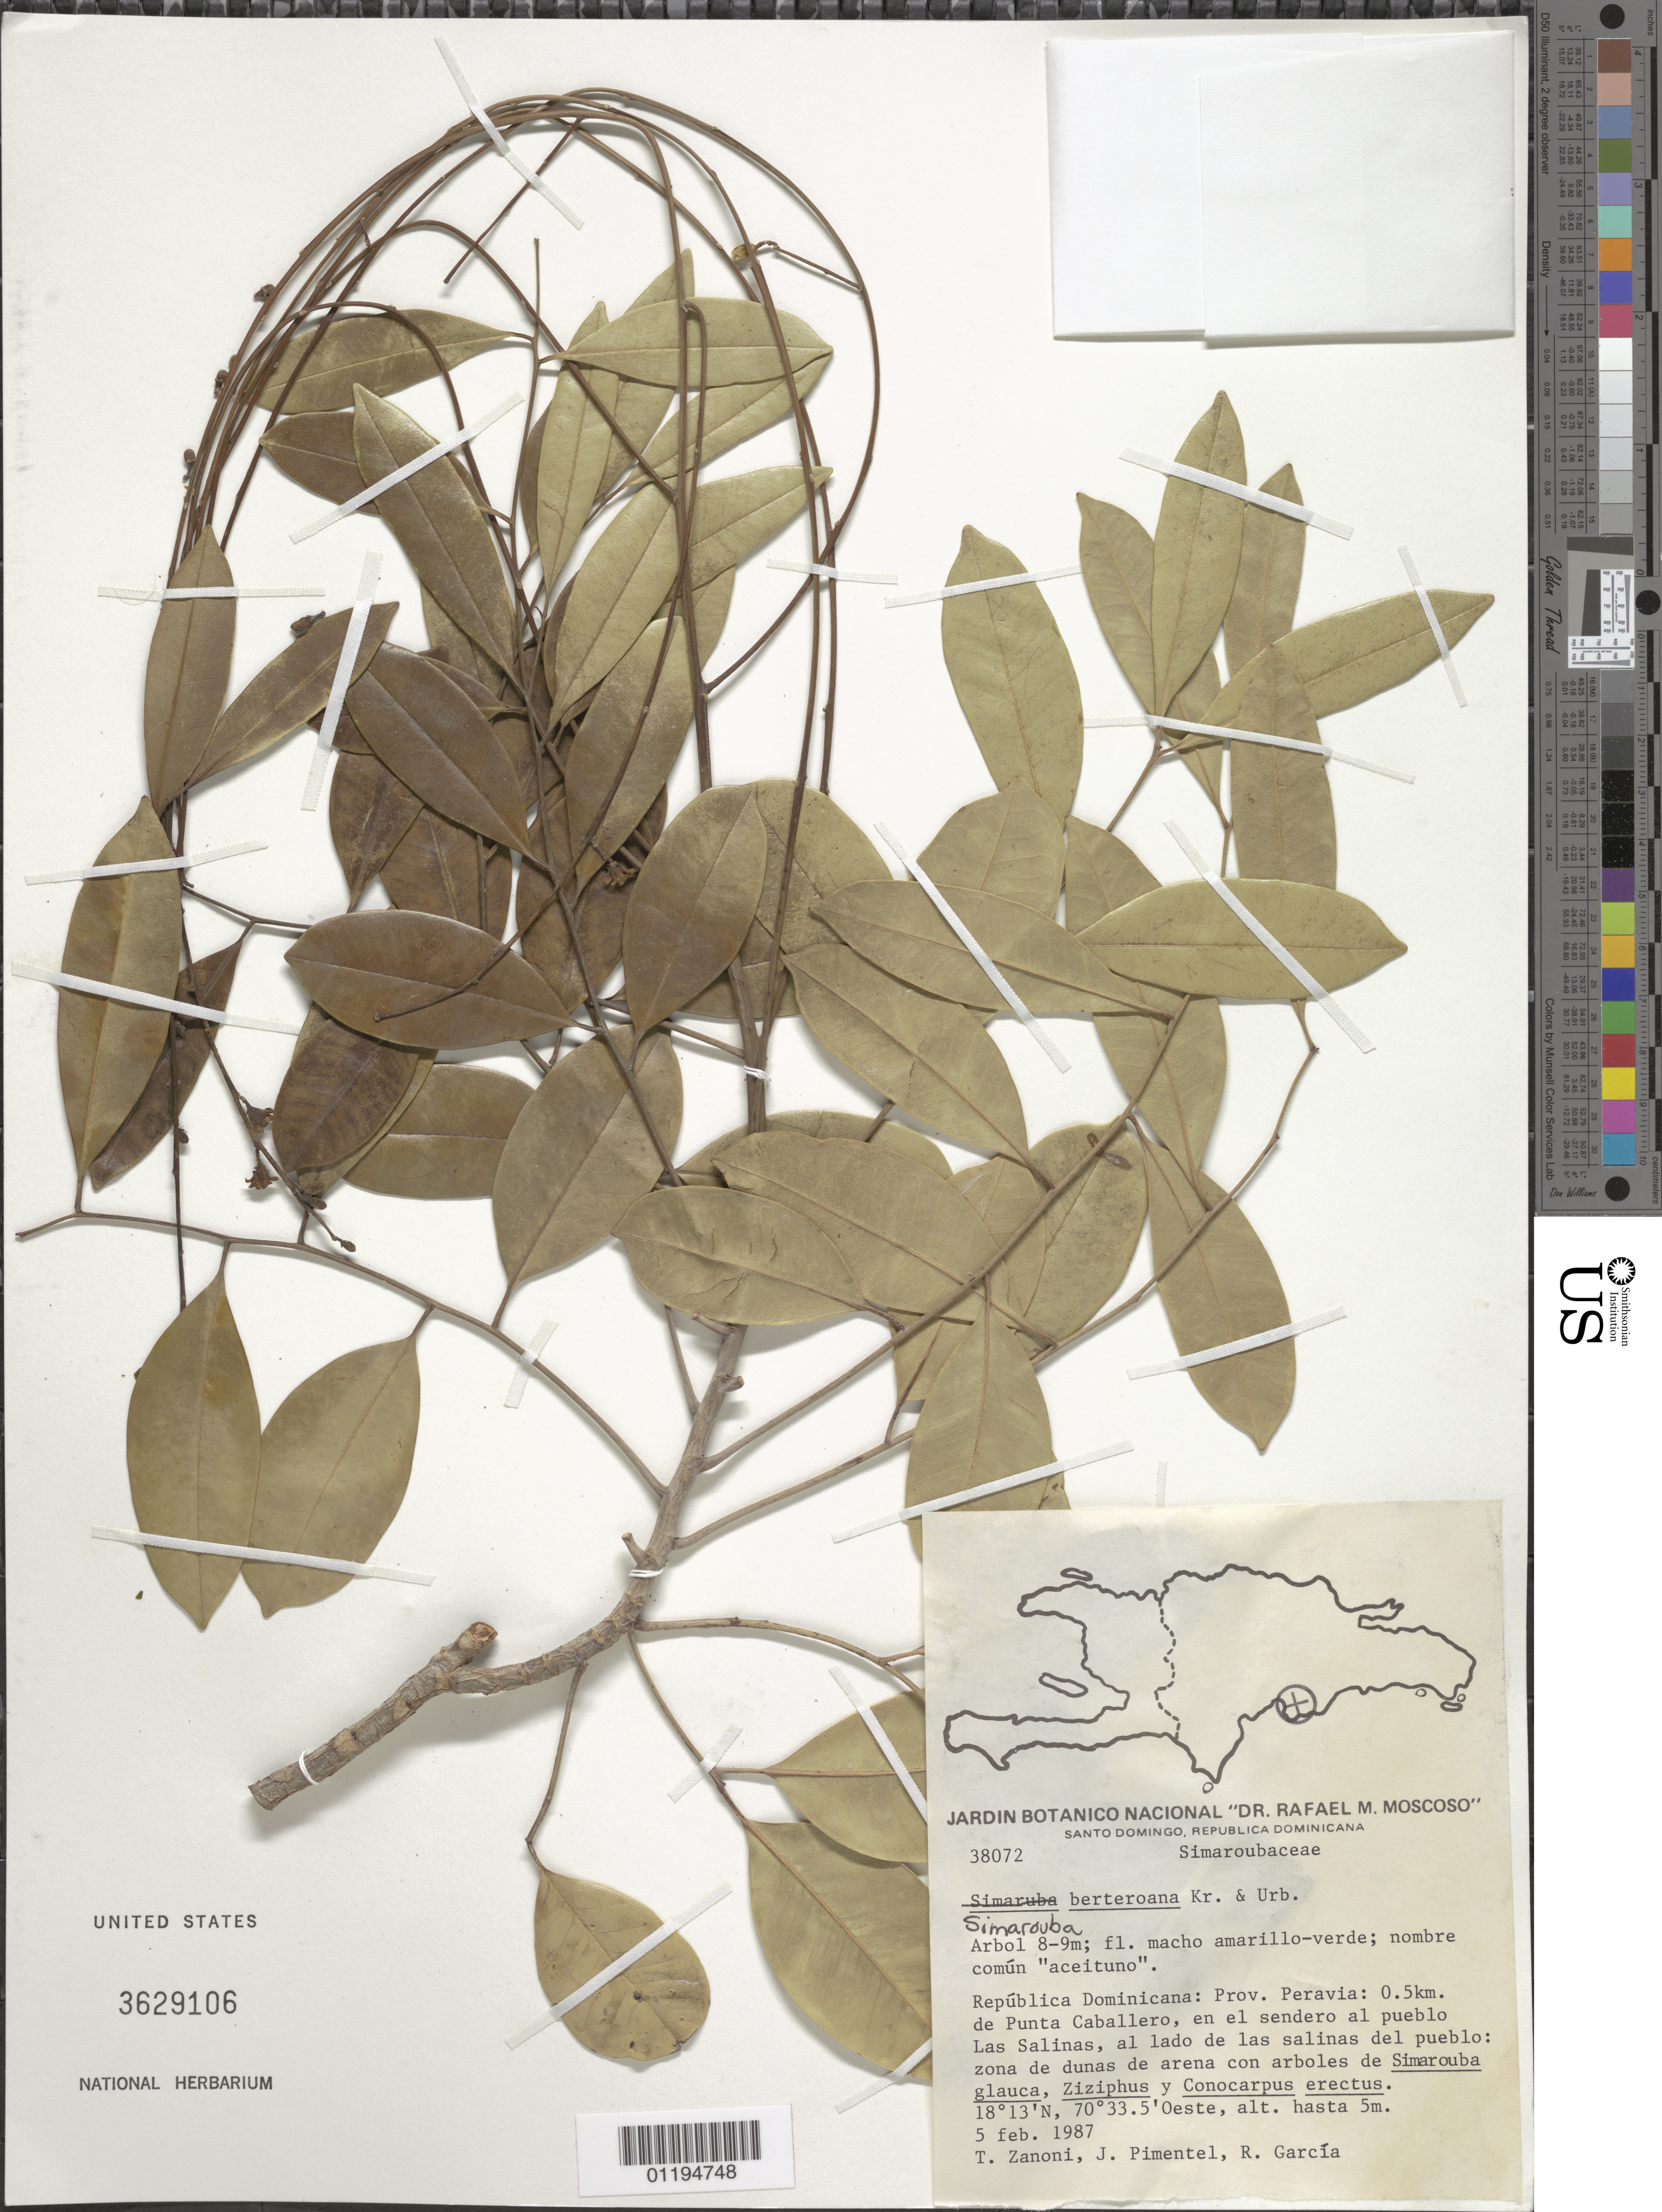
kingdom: Plantae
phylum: Tracheophyta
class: Magnoliopsida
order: Sapindales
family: Simaroubaceae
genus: Simarouba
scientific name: Simarouba berteroana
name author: Krug & Urb.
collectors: T. A. Zanoni, J. Pimental & R. Garcia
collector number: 38072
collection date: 1987-02-05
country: Dominican Republic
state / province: Peravia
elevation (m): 5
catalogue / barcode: US 3629106